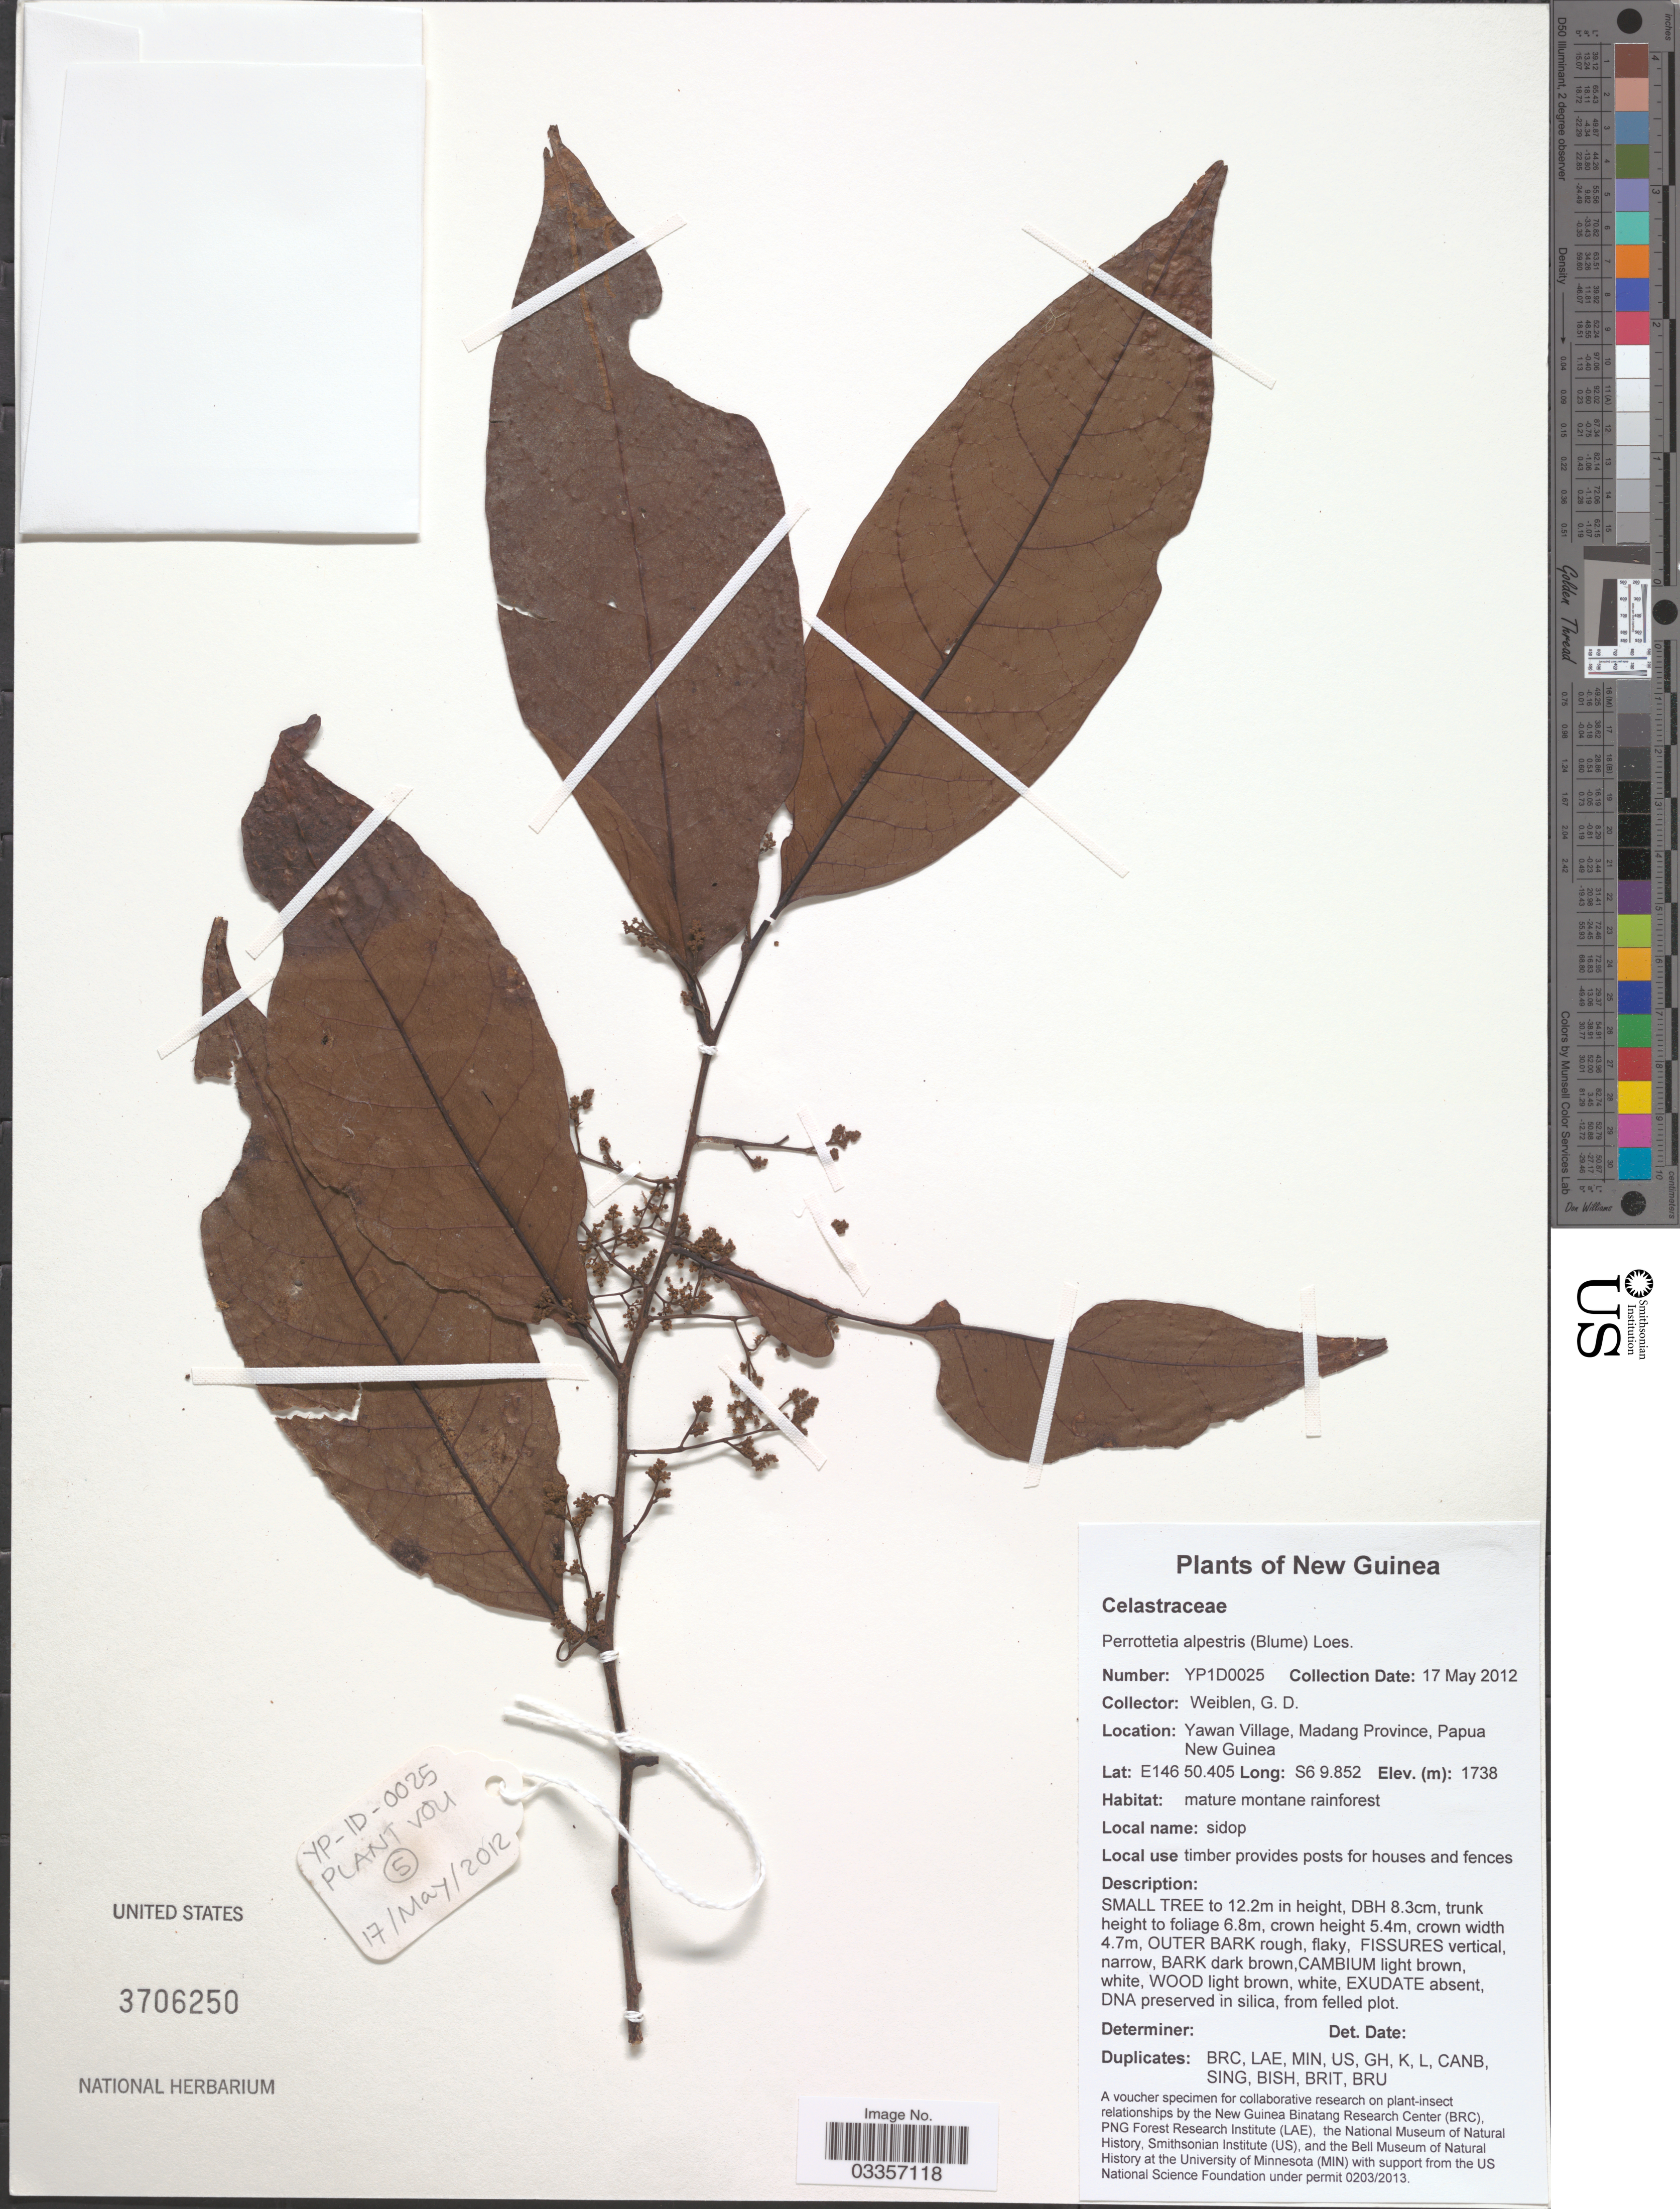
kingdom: Plantae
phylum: Tracheophyta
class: Magnoliopsida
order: Huerteales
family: Dipentodontaceae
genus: Perrottetia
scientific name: Perrottetia alpestris subsp. alpestris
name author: (Blume) Loes.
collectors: G. D. Weiblen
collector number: YP1D0025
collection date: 2012-05-17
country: Papua New Guinea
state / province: Madang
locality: Yawan Village, Madang Province.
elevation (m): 1738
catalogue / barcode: US 3706250